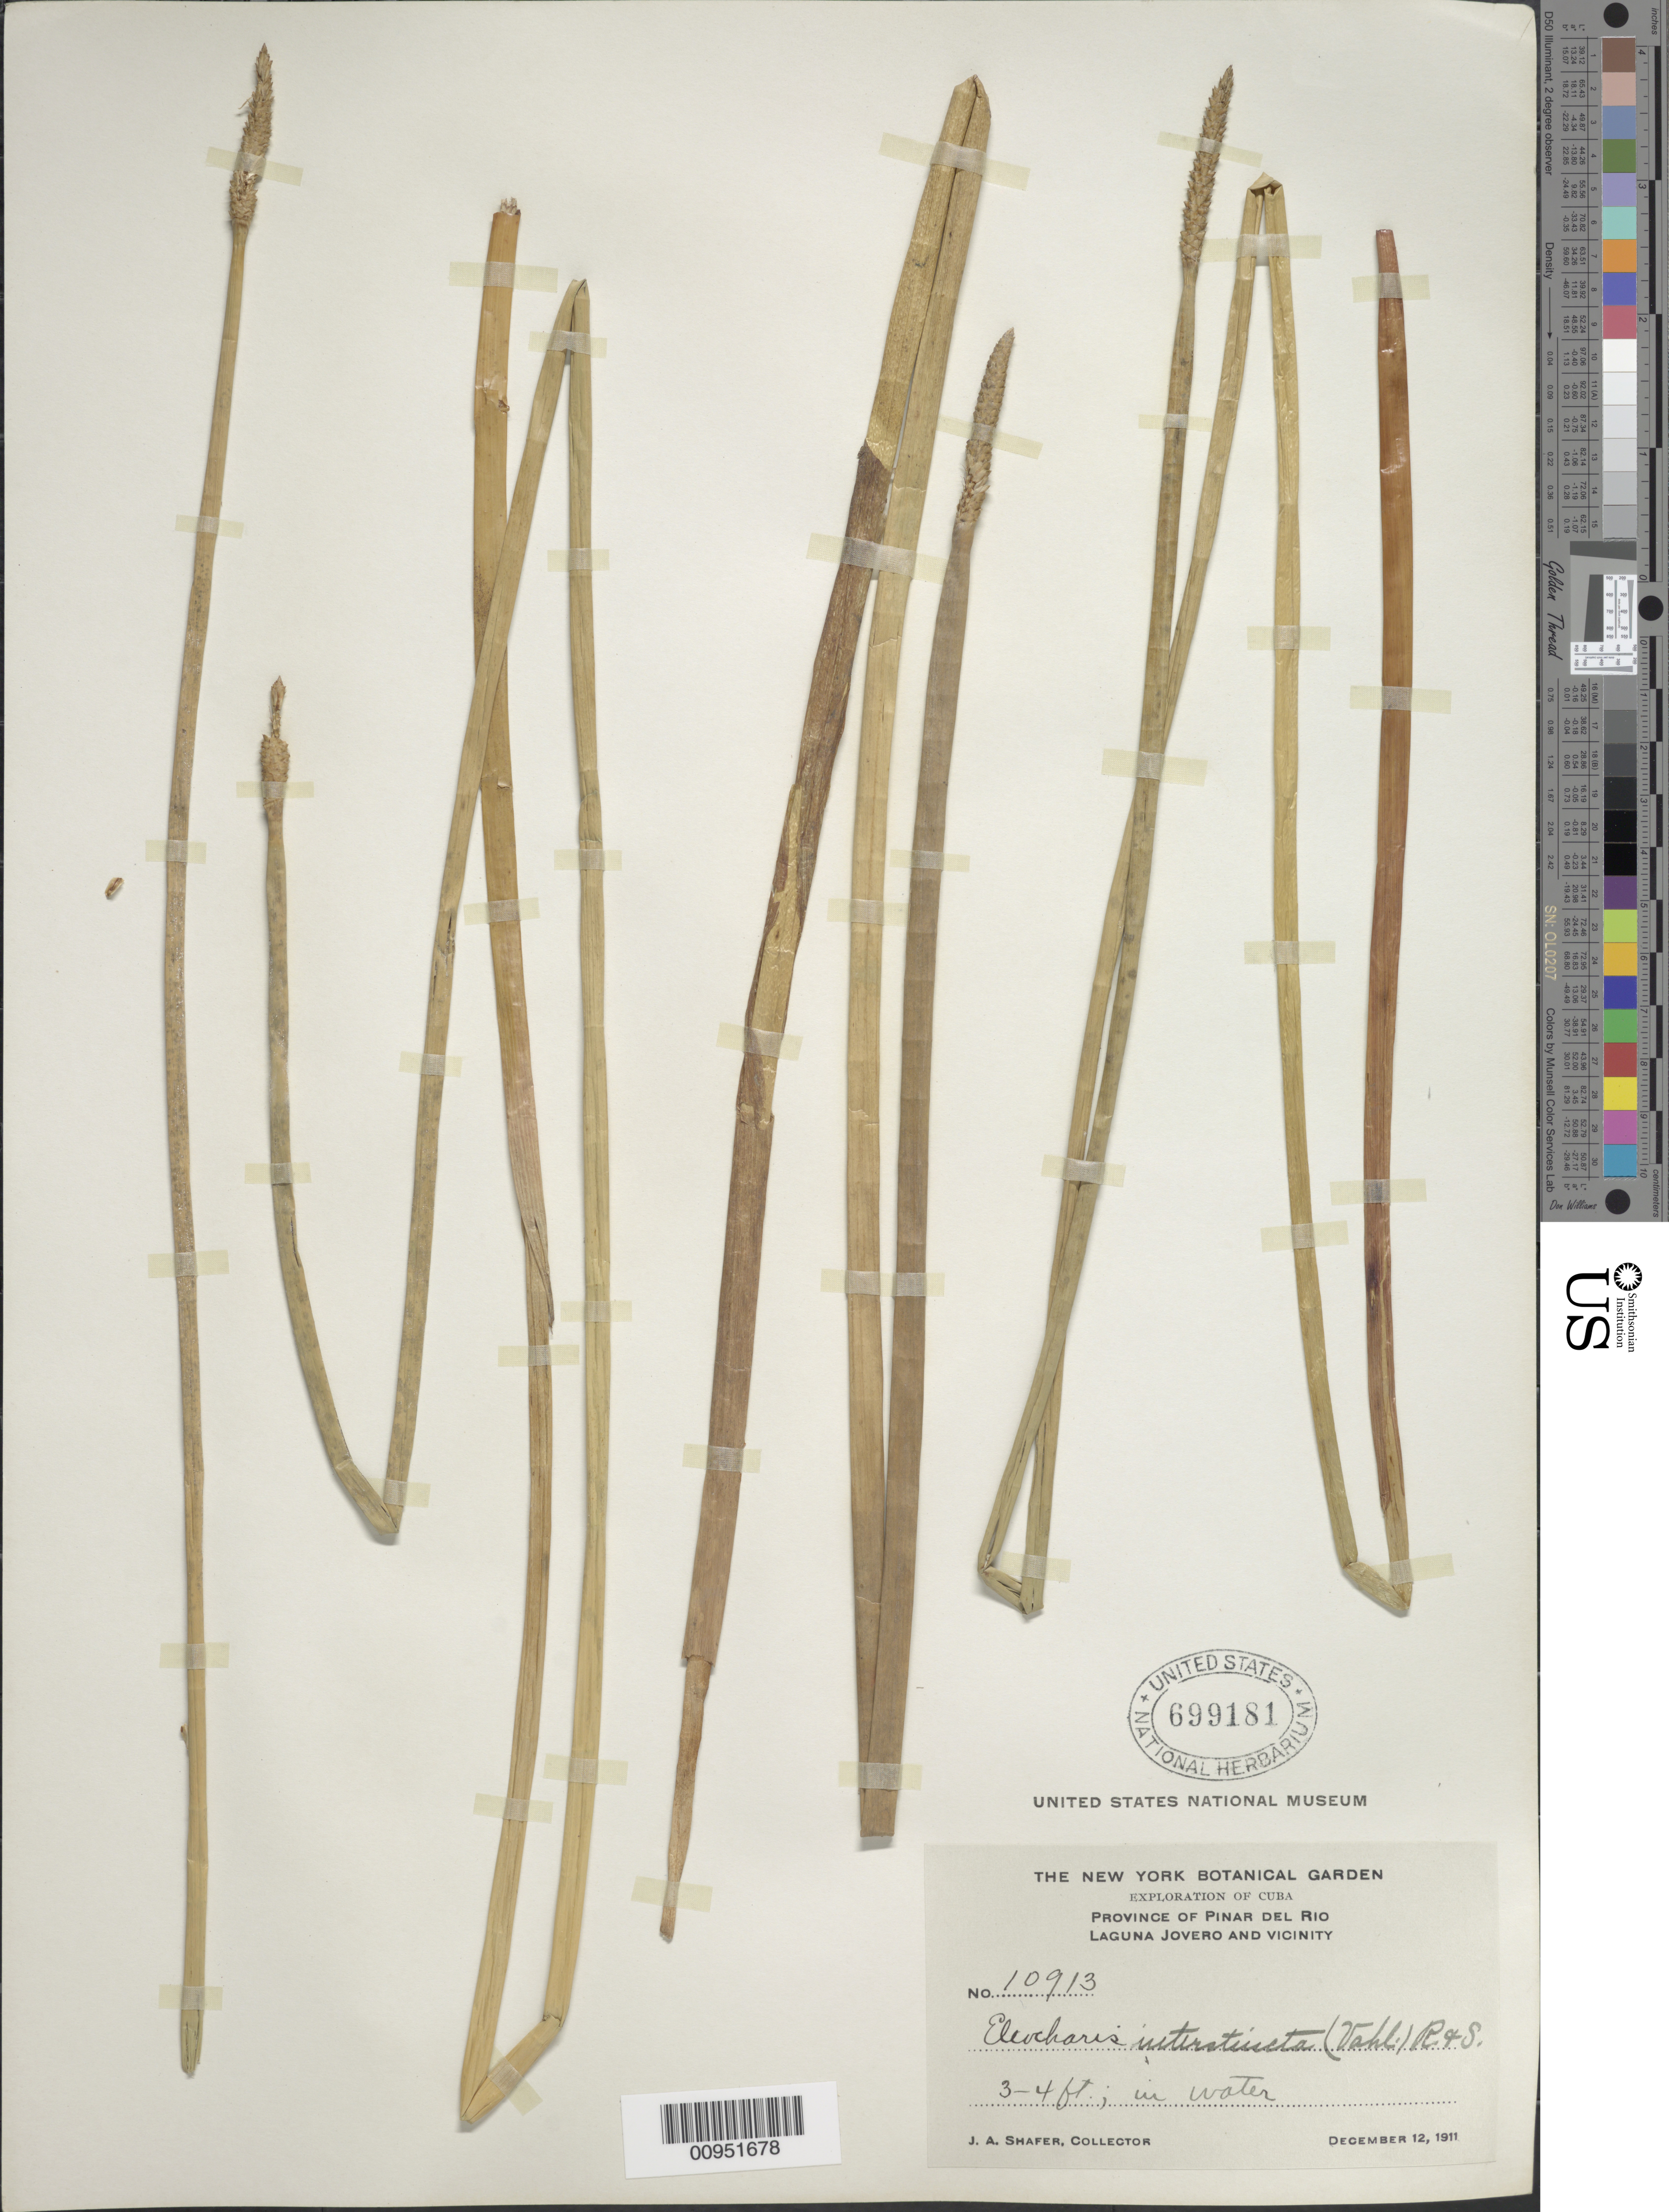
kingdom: Plantae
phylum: Tracheophyta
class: Liliopsida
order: Poales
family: Cyperaceae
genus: Eleocharis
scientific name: Eleocharis interstincta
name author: (Vahl) Roem. & Schult.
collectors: J. A. Shafer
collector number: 10913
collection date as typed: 12 Dec 1911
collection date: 1911-12-12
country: Cuba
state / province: Pinar del Rio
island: Cuba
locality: Laguna Jovero and vicinity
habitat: In water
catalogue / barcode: US 699181